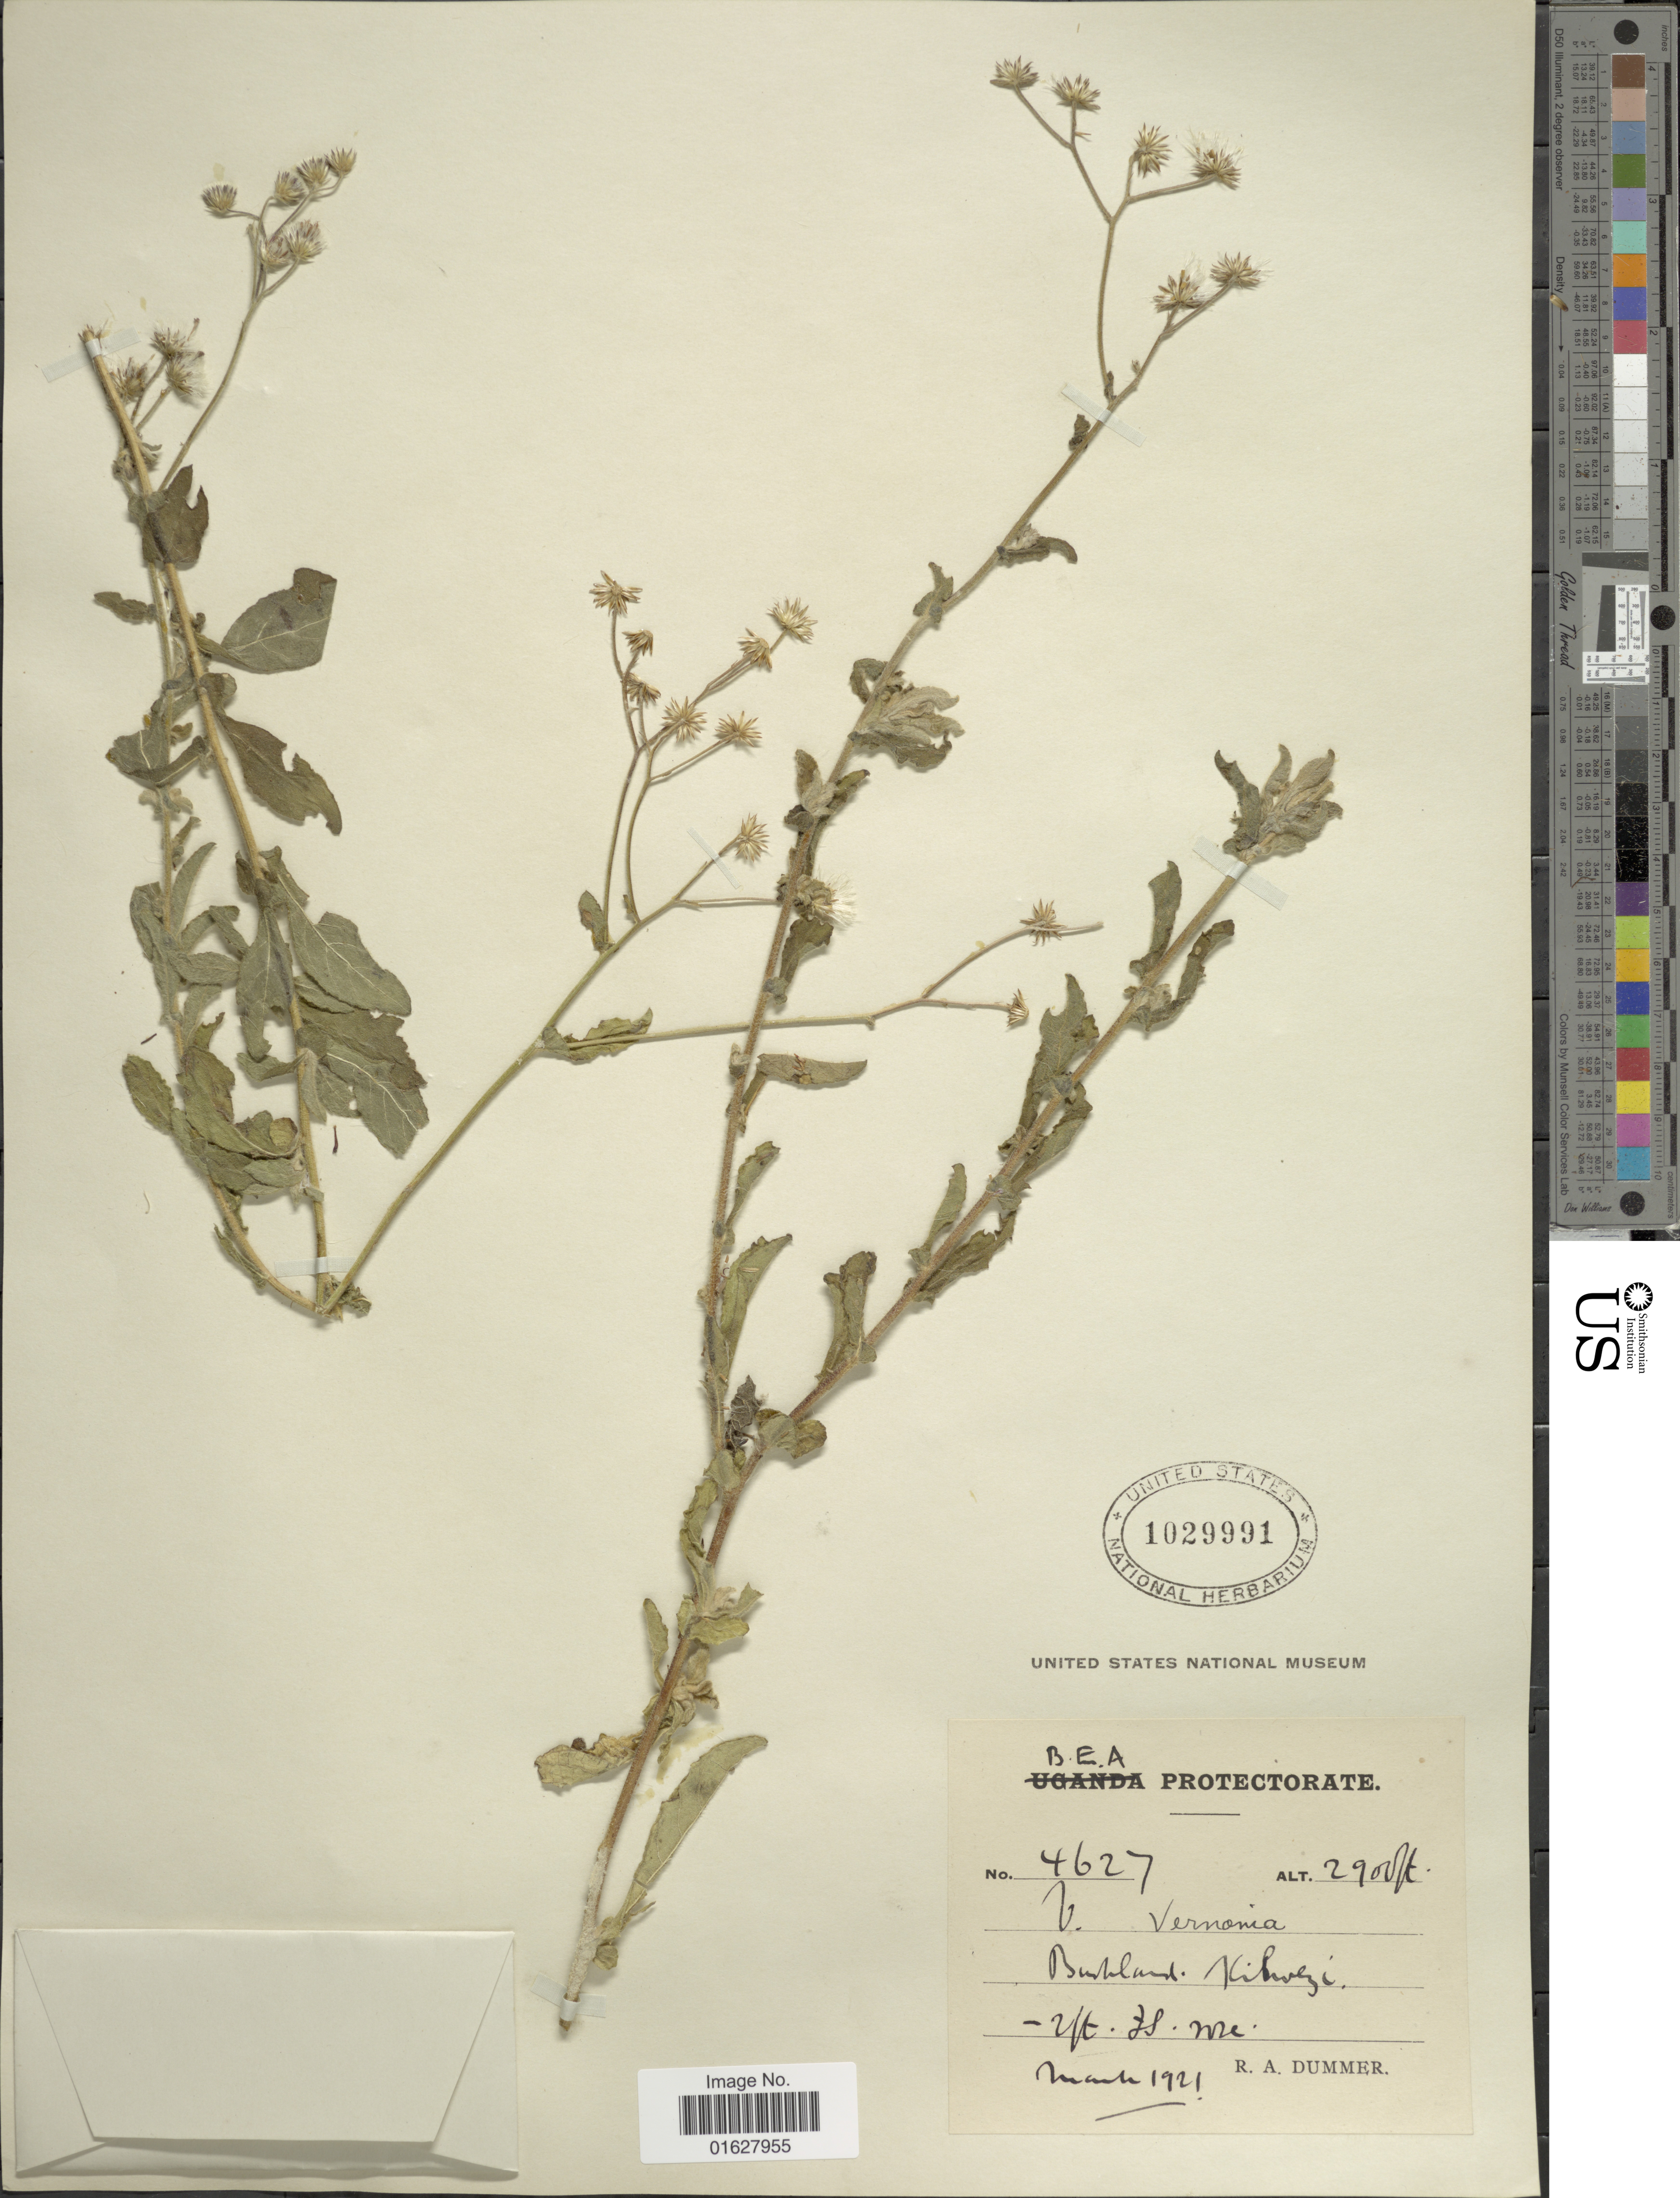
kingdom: Plantae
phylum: Tracheophyta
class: Magnoliopsida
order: Asterales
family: Asteraceae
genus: Vernonia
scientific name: Vernonia sp.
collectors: R. Dümmer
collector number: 4627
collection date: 1921-03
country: Kenya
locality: B.E.A. Bushland. Kibwezi.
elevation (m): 884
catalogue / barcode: US 1029991